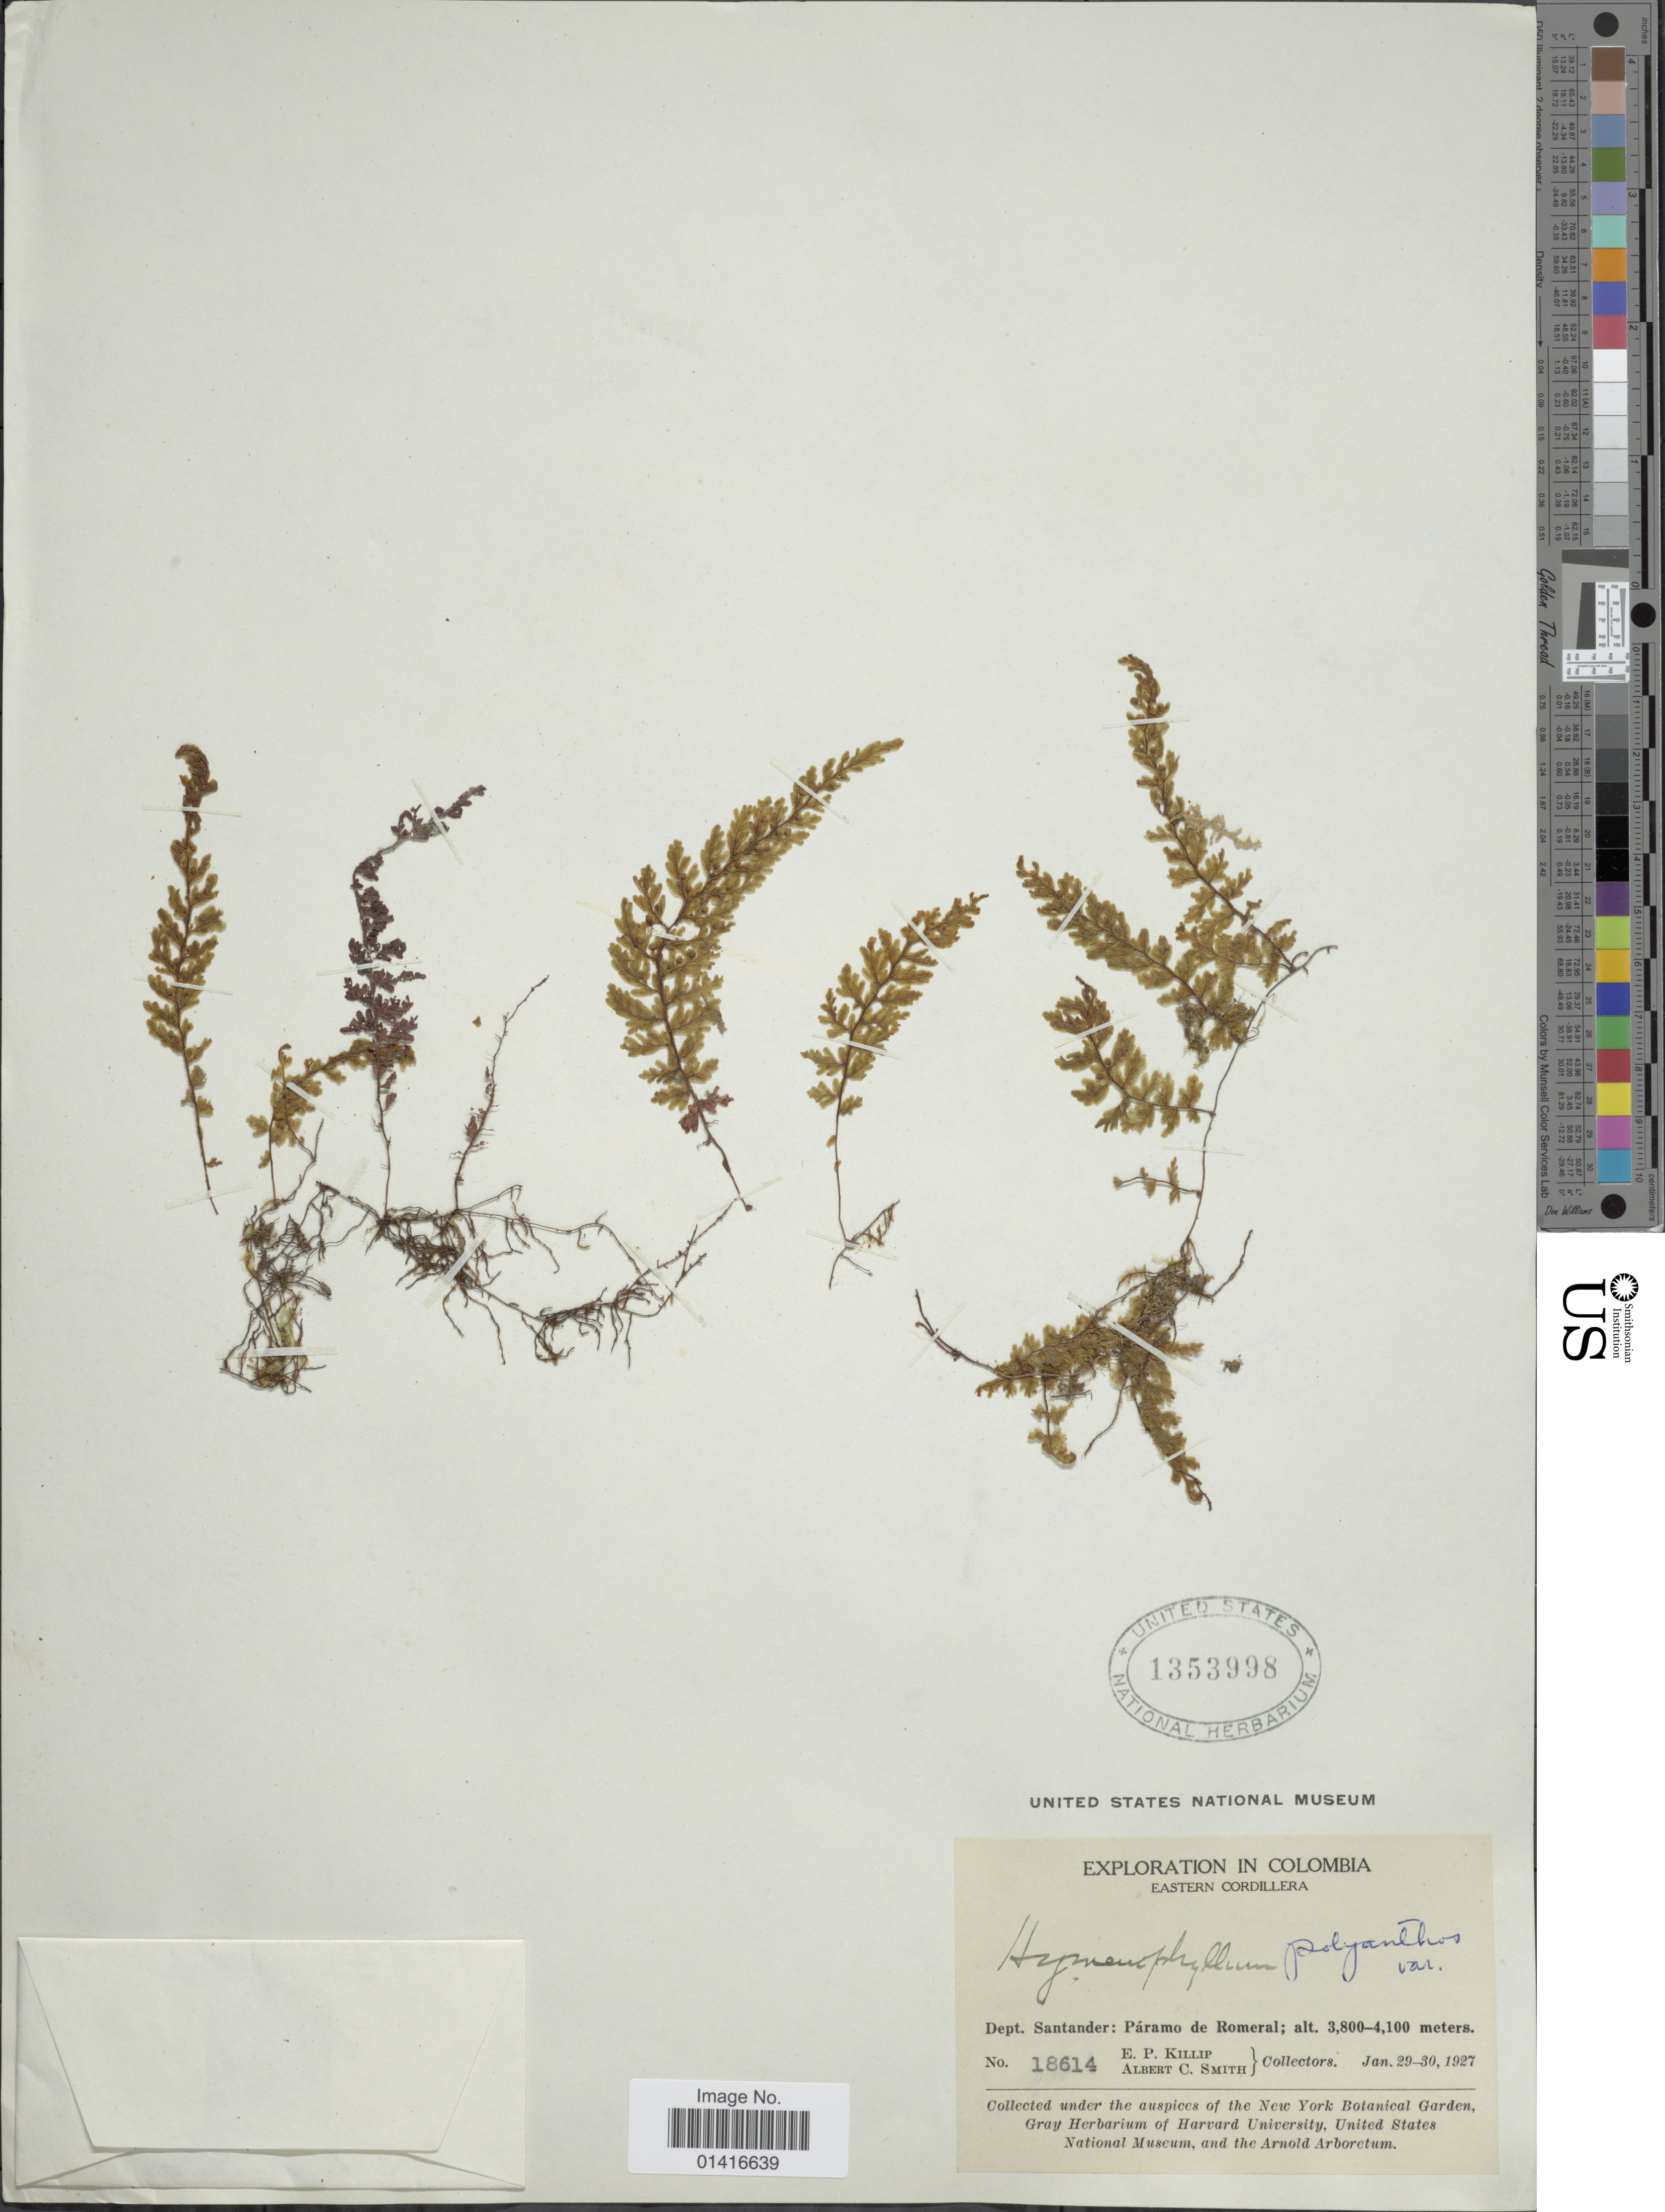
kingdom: Plantae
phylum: Tracheophyta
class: Polypodiopsida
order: Hymenophyllales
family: Hymenophyllaceae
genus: Hymenophyllum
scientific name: Hymenophyllum myriocarpum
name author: Hook.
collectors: E. P. Killip & A. C. Smith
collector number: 18614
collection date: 1927-01-29/1927-01-30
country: Colombia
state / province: Santander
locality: Eastern Cordillera. Dept. Santander: Páramo de Romeral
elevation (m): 3800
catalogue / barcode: US 1353998